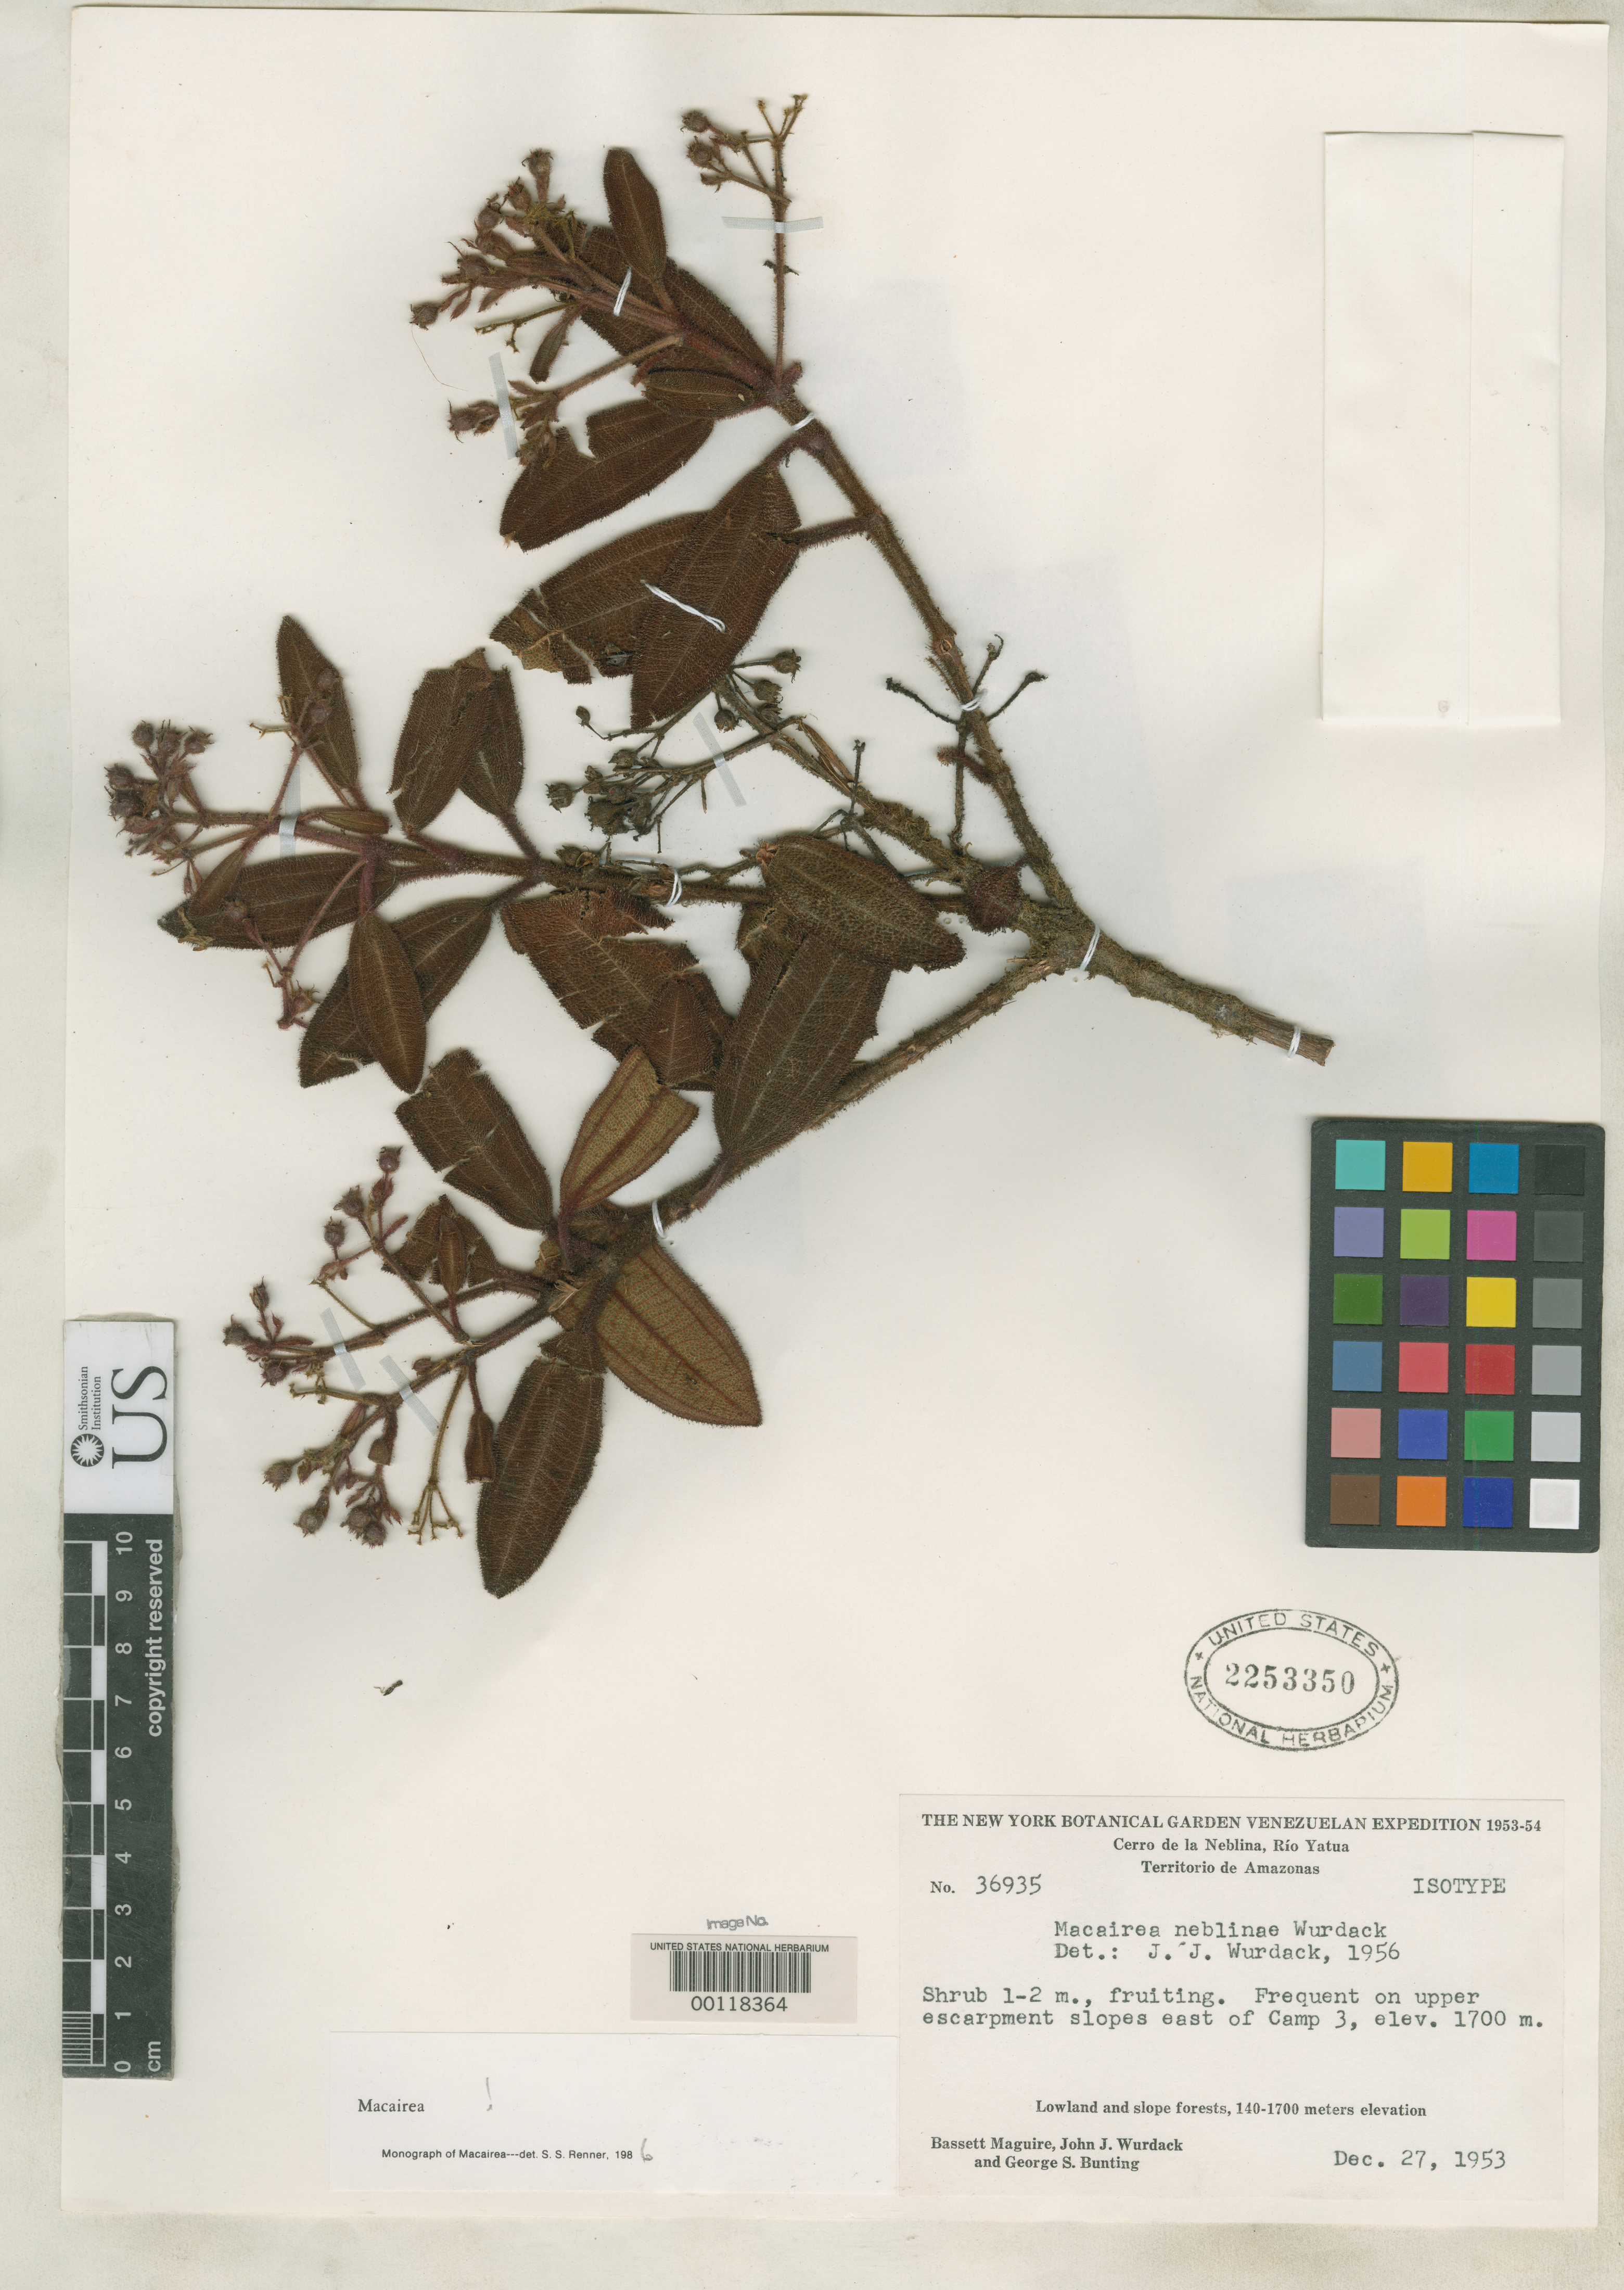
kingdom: Plantae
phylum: Tracheophyta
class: Magnoliopsida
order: Myrtales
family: Melastomataceae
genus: Macairea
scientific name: Macairea neblinae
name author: Wurdack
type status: Isotype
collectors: B. Maguire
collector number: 36935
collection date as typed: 27 Dec 1953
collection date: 1953-12-27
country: Venezuela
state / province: Amazonas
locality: Cerro de la Neblina, Rio Yatua.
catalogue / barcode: US 2253350